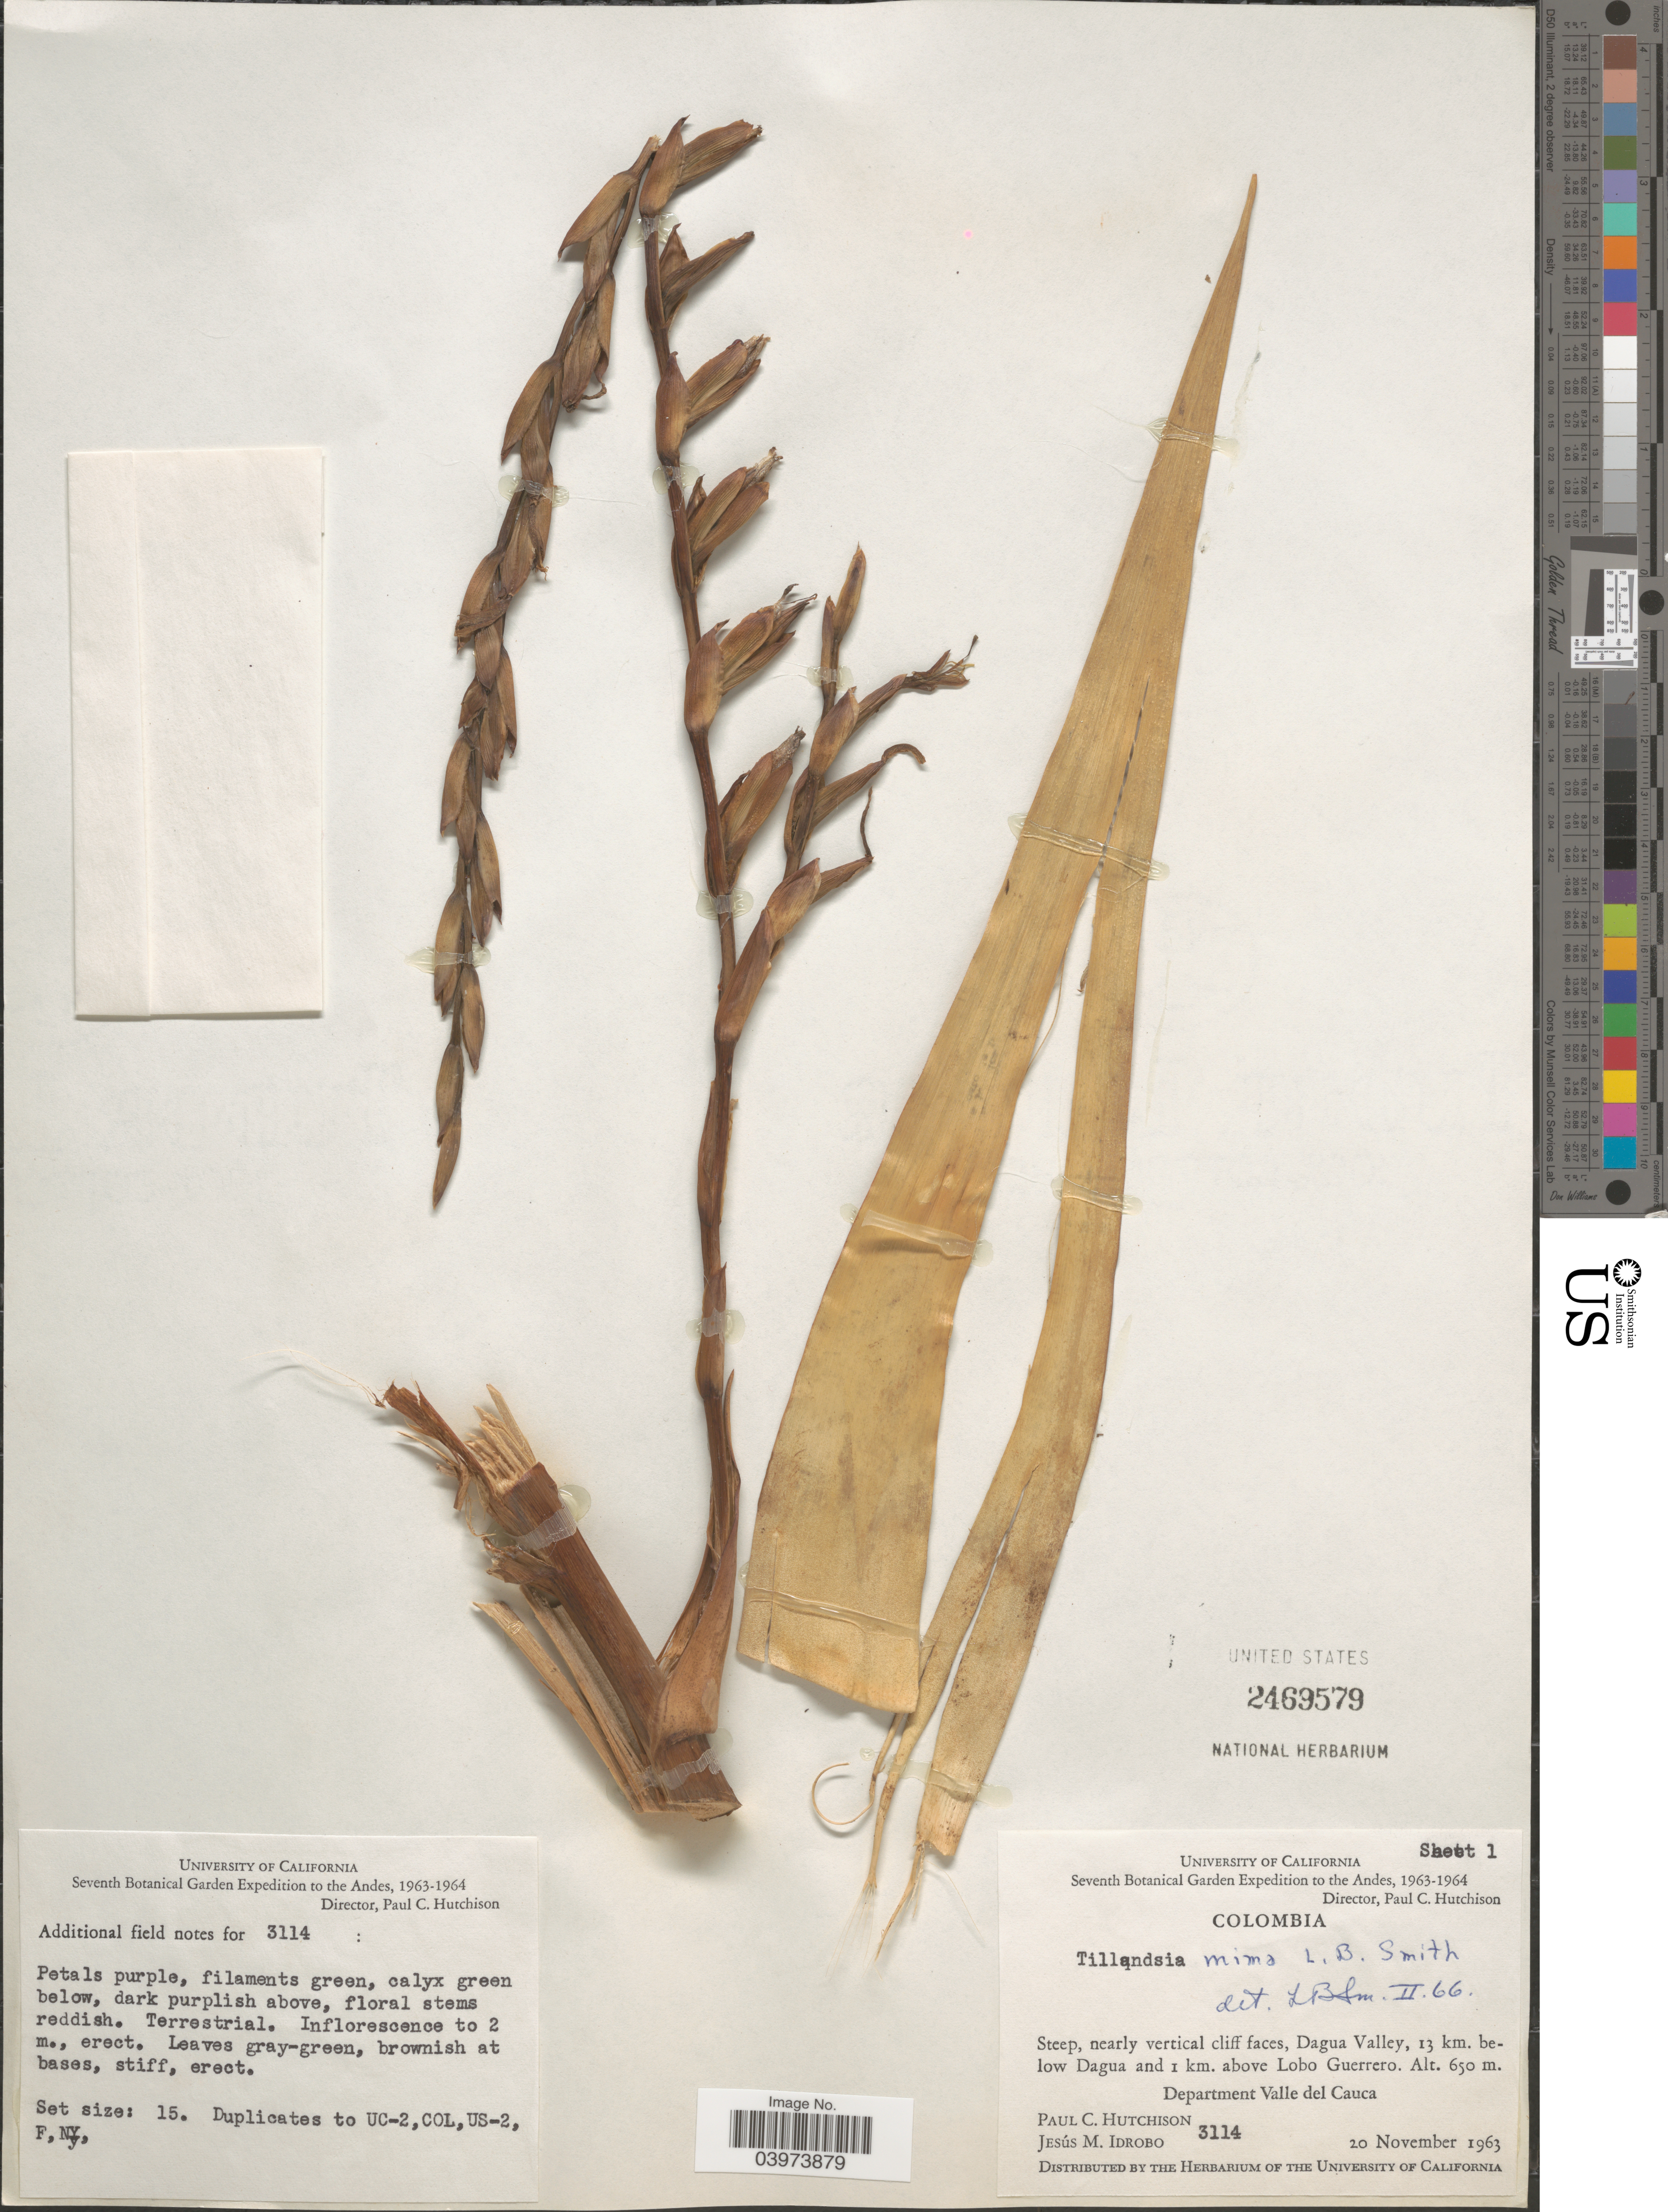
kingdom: Plantae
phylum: Tracheophyta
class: Liliopsida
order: Poales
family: Bromeliaceae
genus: Tillandsia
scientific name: Tillandsia mima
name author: L.B. Sm.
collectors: P. C. Hutchison & J. M. Idrobo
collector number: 3114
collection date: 1963-11-20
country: Colombia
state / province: Valle del Cauca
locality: Seventh Botanical Garden Expedition to the Andes, 1963-1964. Steep, nearly vertical cliff faces, Dagua Valley, 13 km. below Dagua and 1 km. above Lobo Guerrero. Department Valle del Cauca.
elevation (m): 650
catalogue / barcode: US 2469579